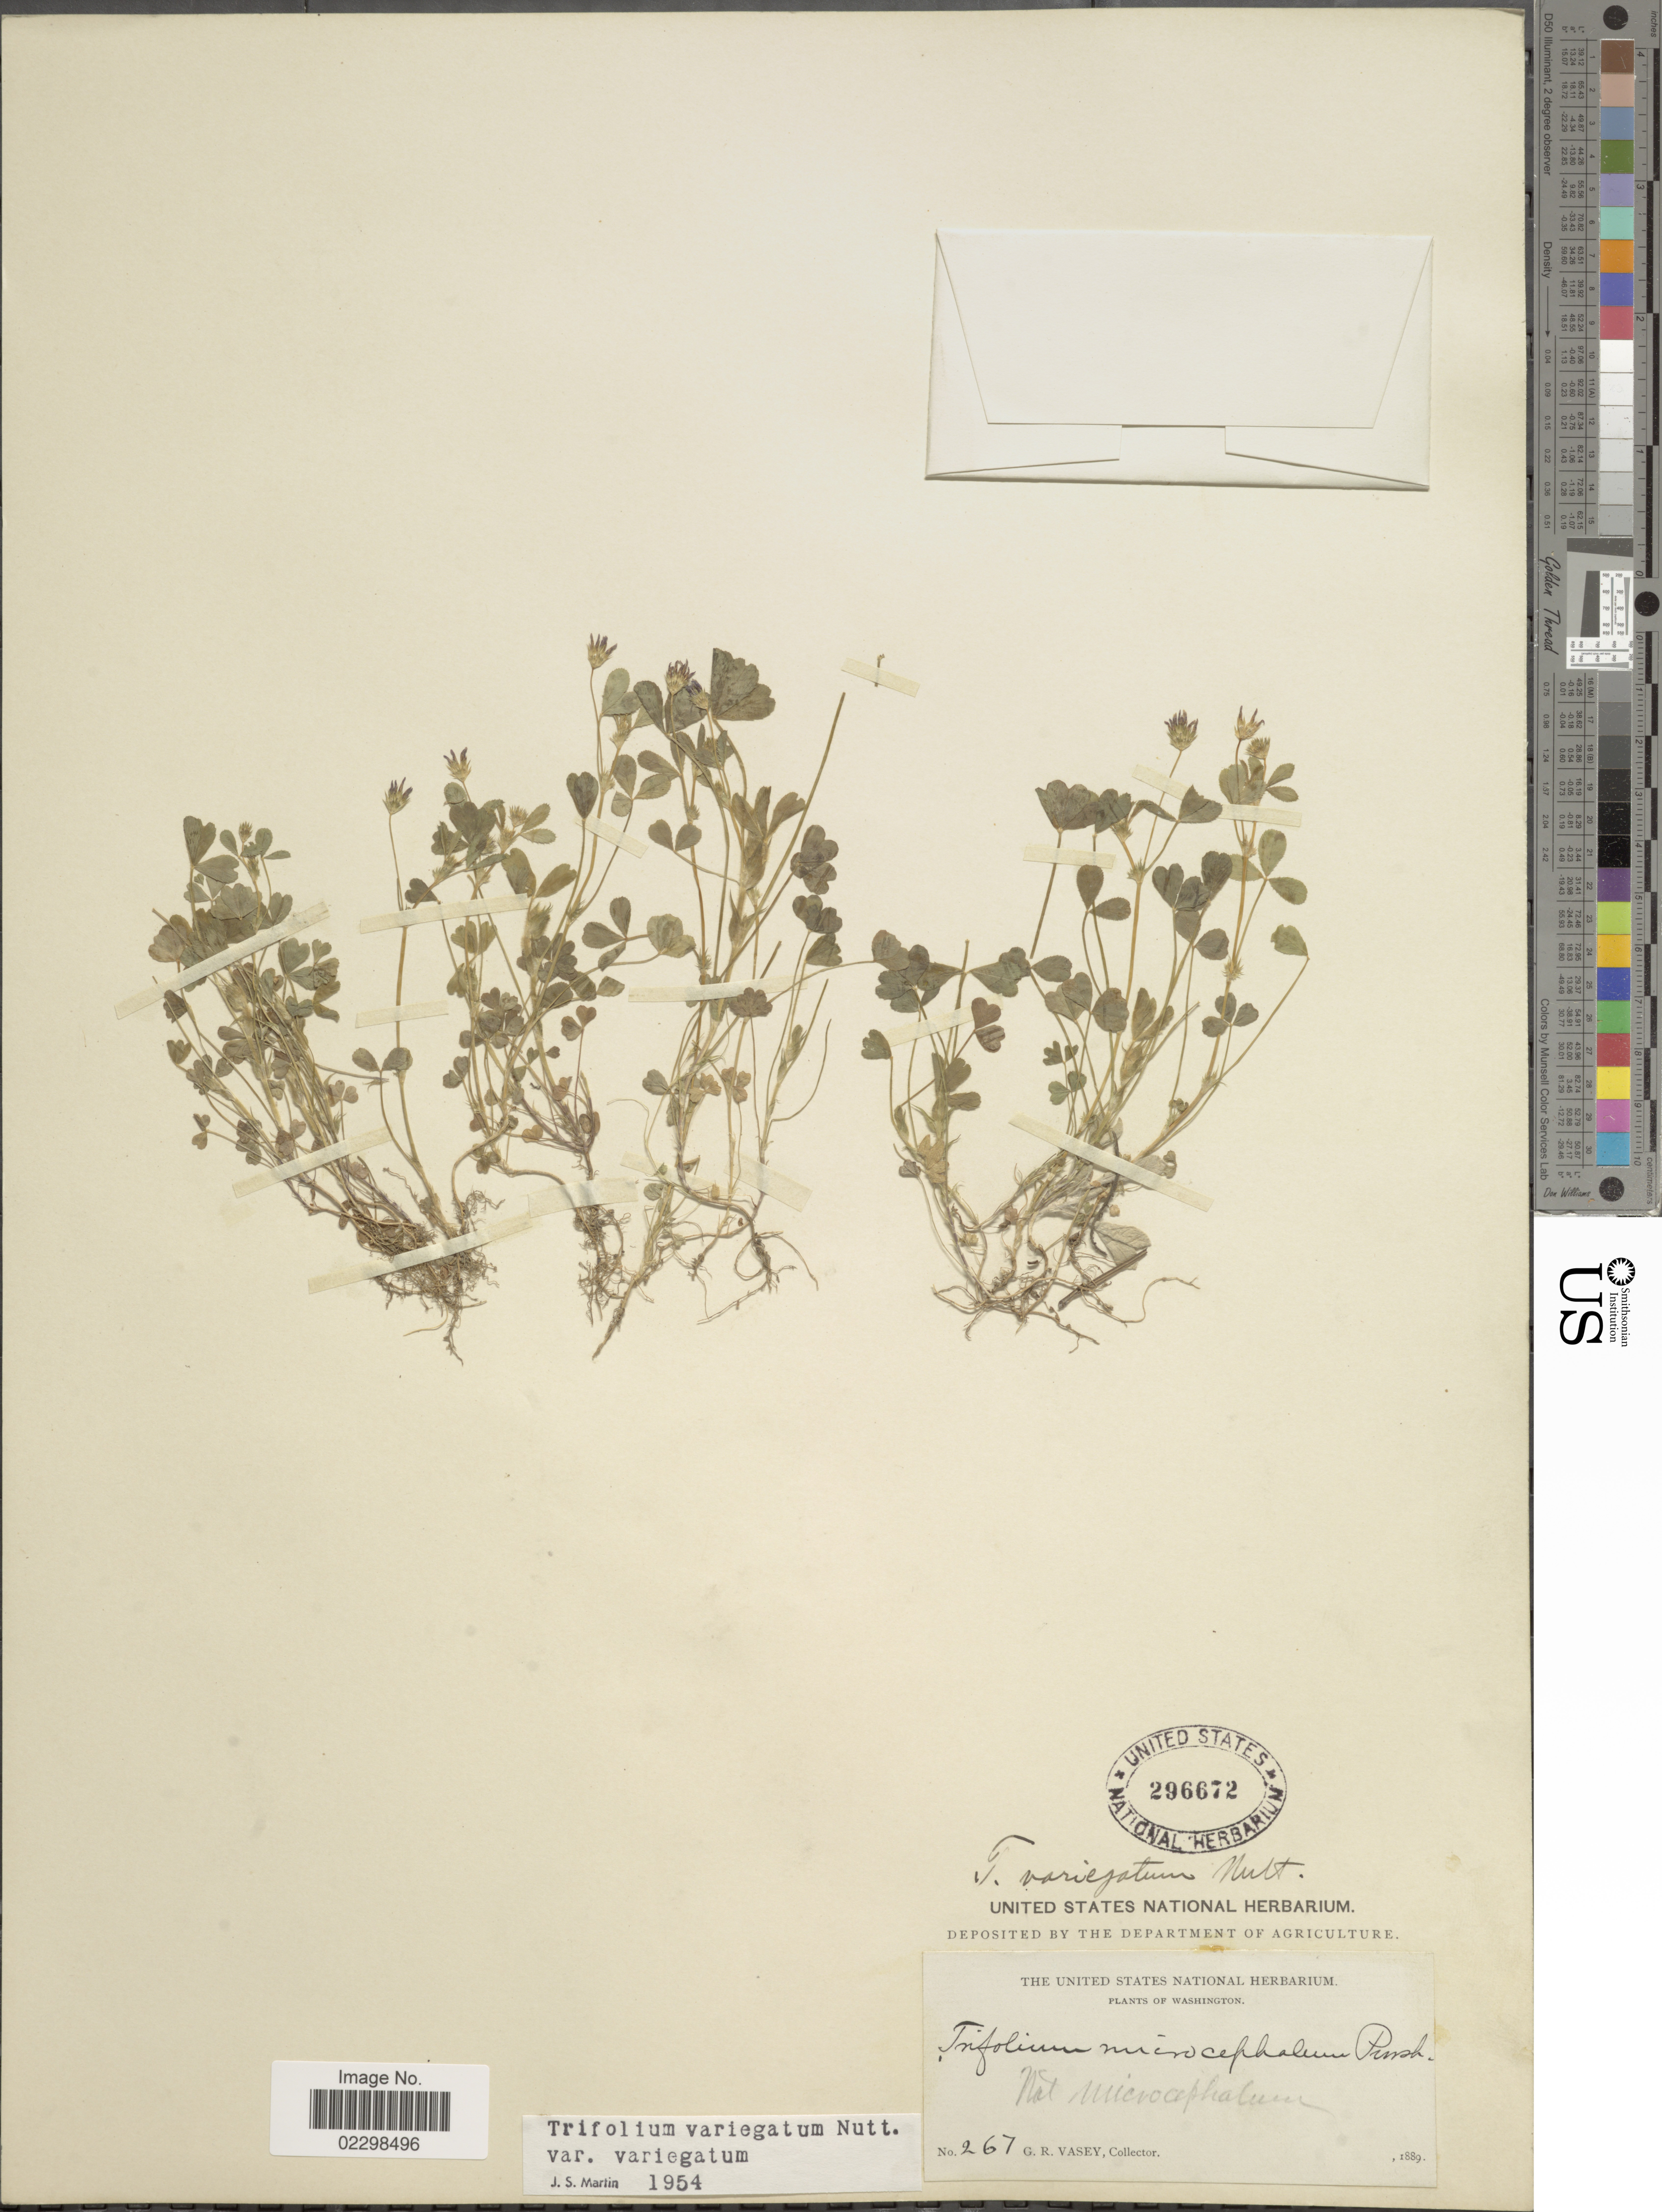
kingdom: Plantae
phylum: Tracheophyta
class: Magnoliopsida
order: Fabales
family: Fabaceae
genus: Trifolium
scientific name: Trifolium variegatum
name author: Nutt.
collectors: G. R. Vasey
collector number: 267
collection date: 1889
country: United States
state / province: Washington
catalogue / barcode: US 296672